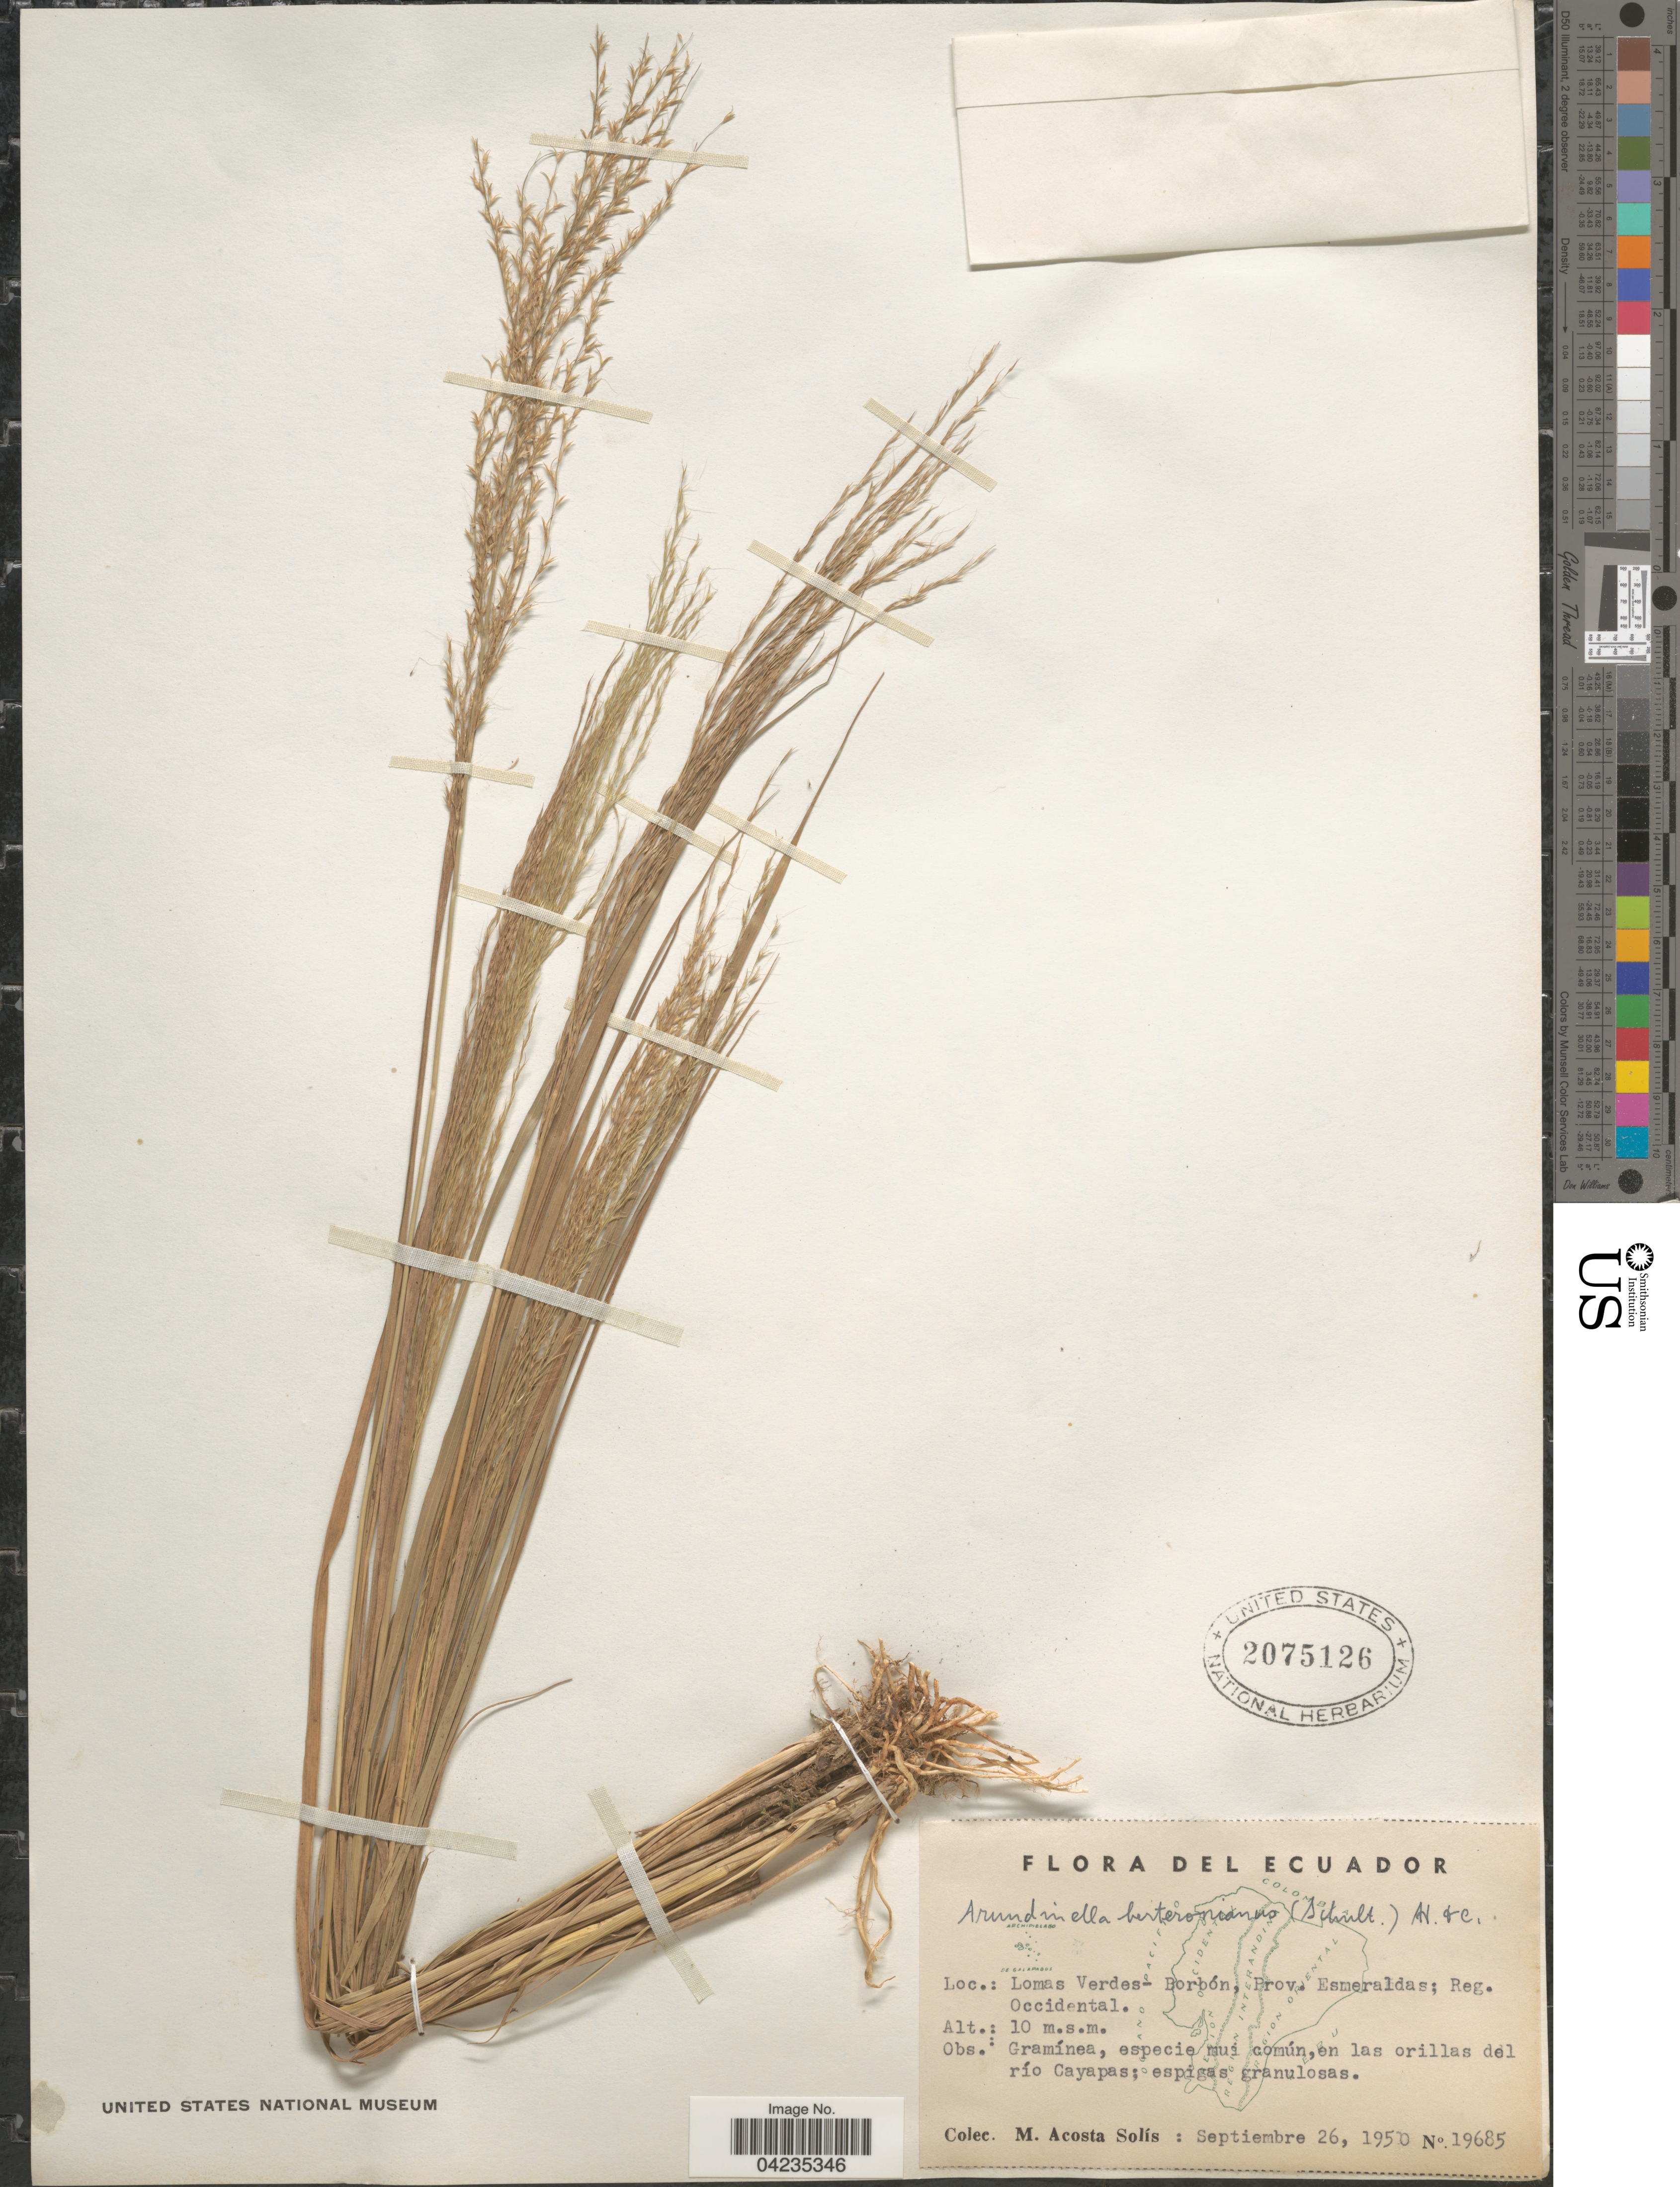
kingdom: Plantae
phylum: Tracheophyta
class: Liliopsida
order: Poales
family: Poaceae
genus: Arundinella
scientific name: Arundinella berteroniana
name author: (Schult.) Hitchc. & Chase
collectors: M. Acosta Solis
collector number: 19685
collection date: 1950-09-26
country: Ecuador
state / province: Esmeraldas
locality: Lomas Verdes - Borbón; Reg. Occidental.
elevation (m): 10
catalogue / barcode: US 2075126